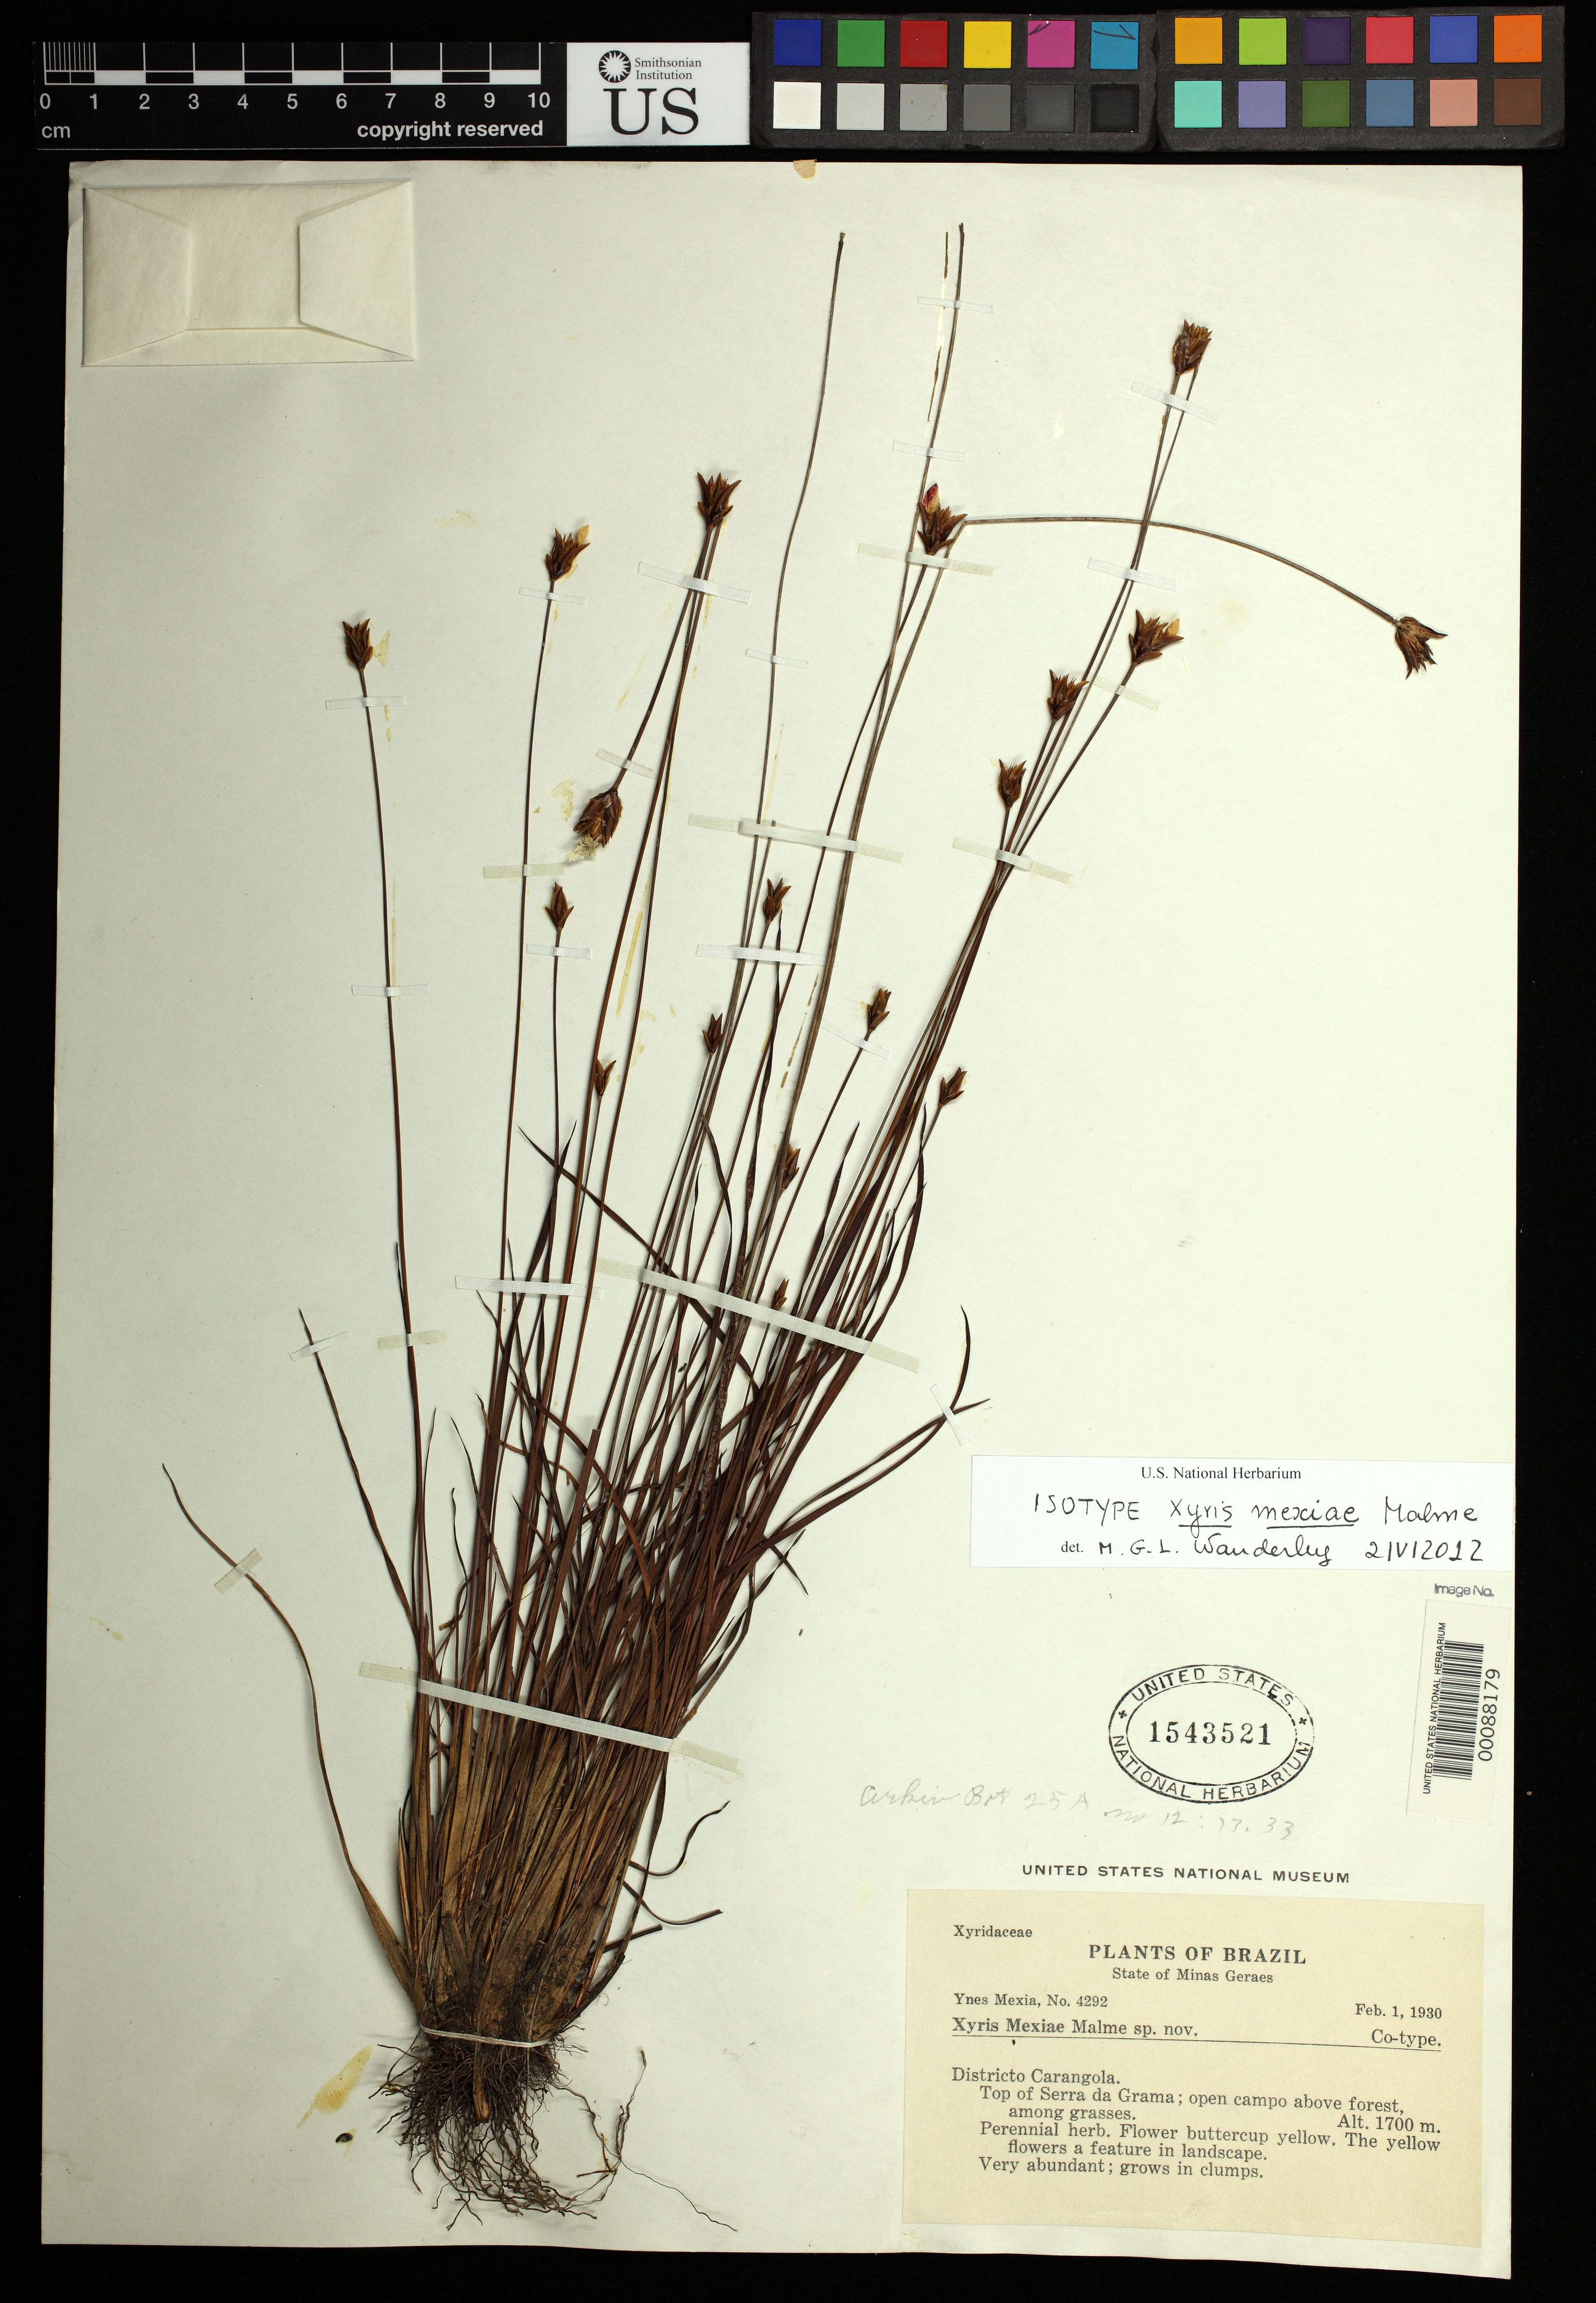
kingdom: Plantae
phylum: Tracheophyta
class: Liliopsida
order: Poales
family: Xyridaceae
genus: Xyris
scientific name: Xyris mexiae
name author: Malme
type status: Isotype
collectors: Y. Mexia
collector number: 4292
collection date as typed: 01 Feb 1930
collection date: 1930-02-01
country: Brazil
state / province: Minas Gerais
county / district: Carangola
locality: Top of Serra da Grama.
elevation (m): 1700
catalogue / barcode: US 1543521